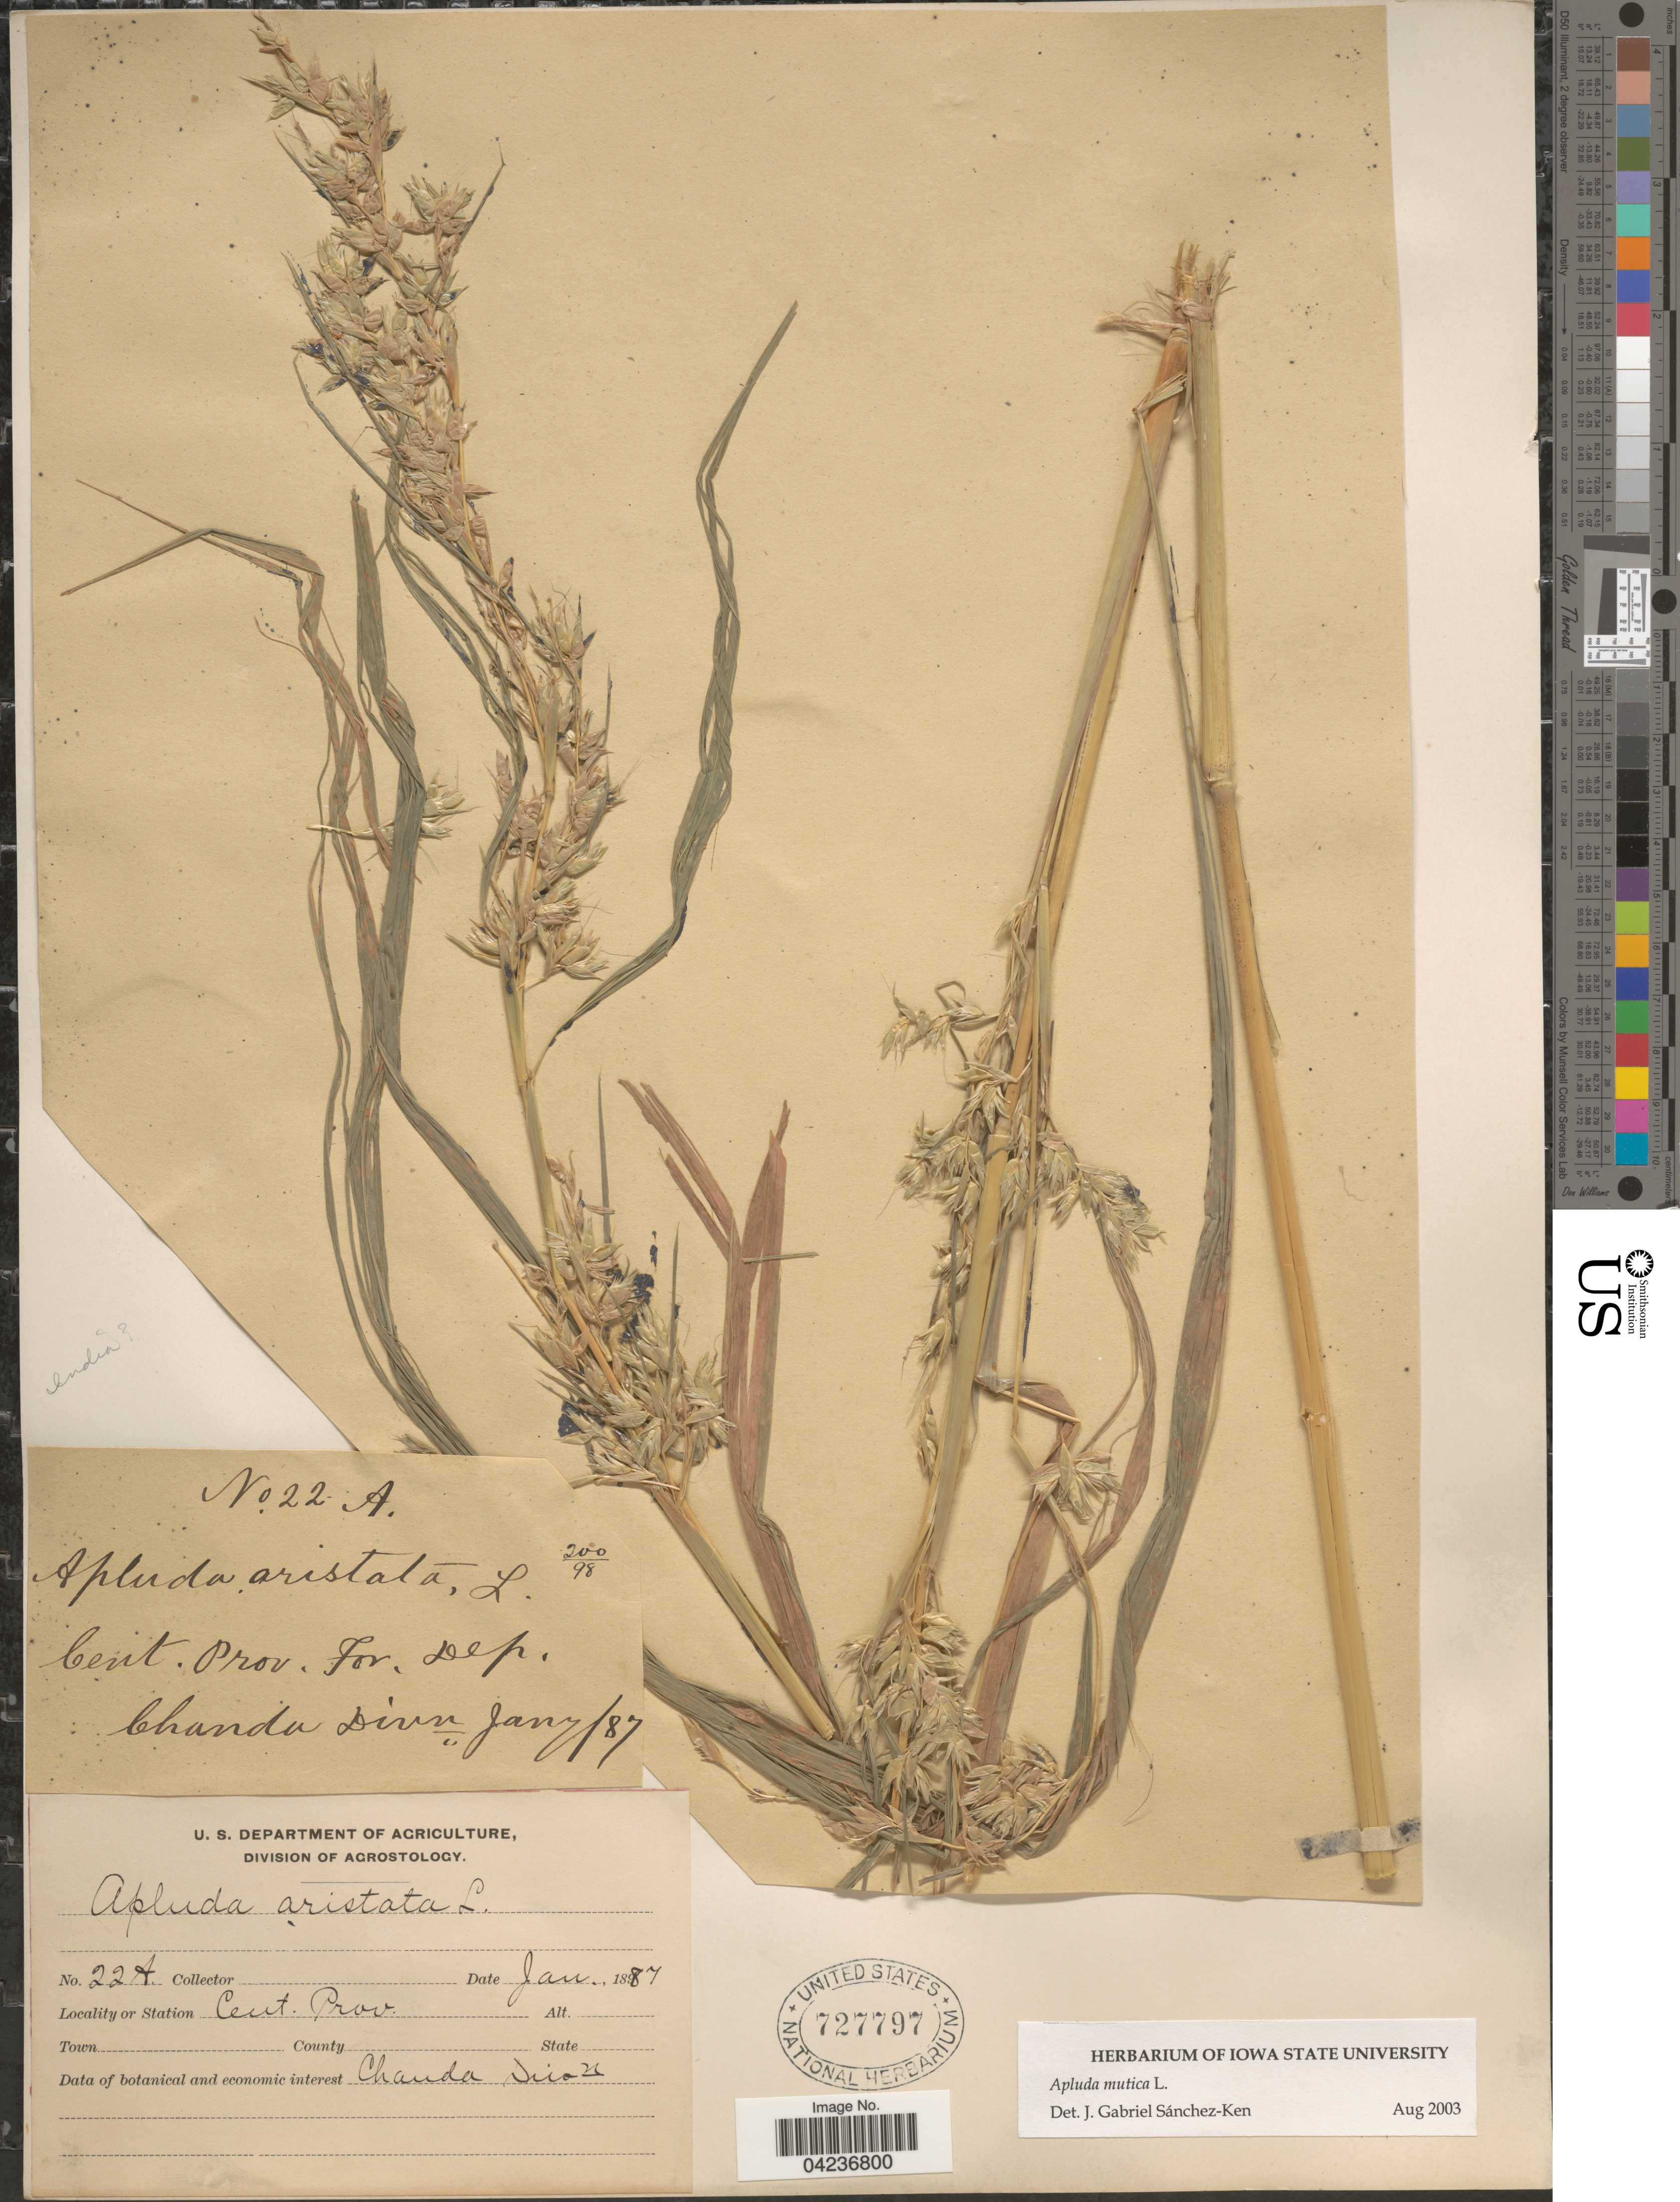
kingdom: Plantae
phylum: Tracheophyta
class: Liliopsida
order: Poales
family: Poaceae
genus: Apluda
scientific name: Apluda mutica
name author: L.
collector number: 22A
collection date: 1887-01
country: India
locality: Cent. Prov. For. Dep. Chanda Divn.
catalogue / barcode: US 727797